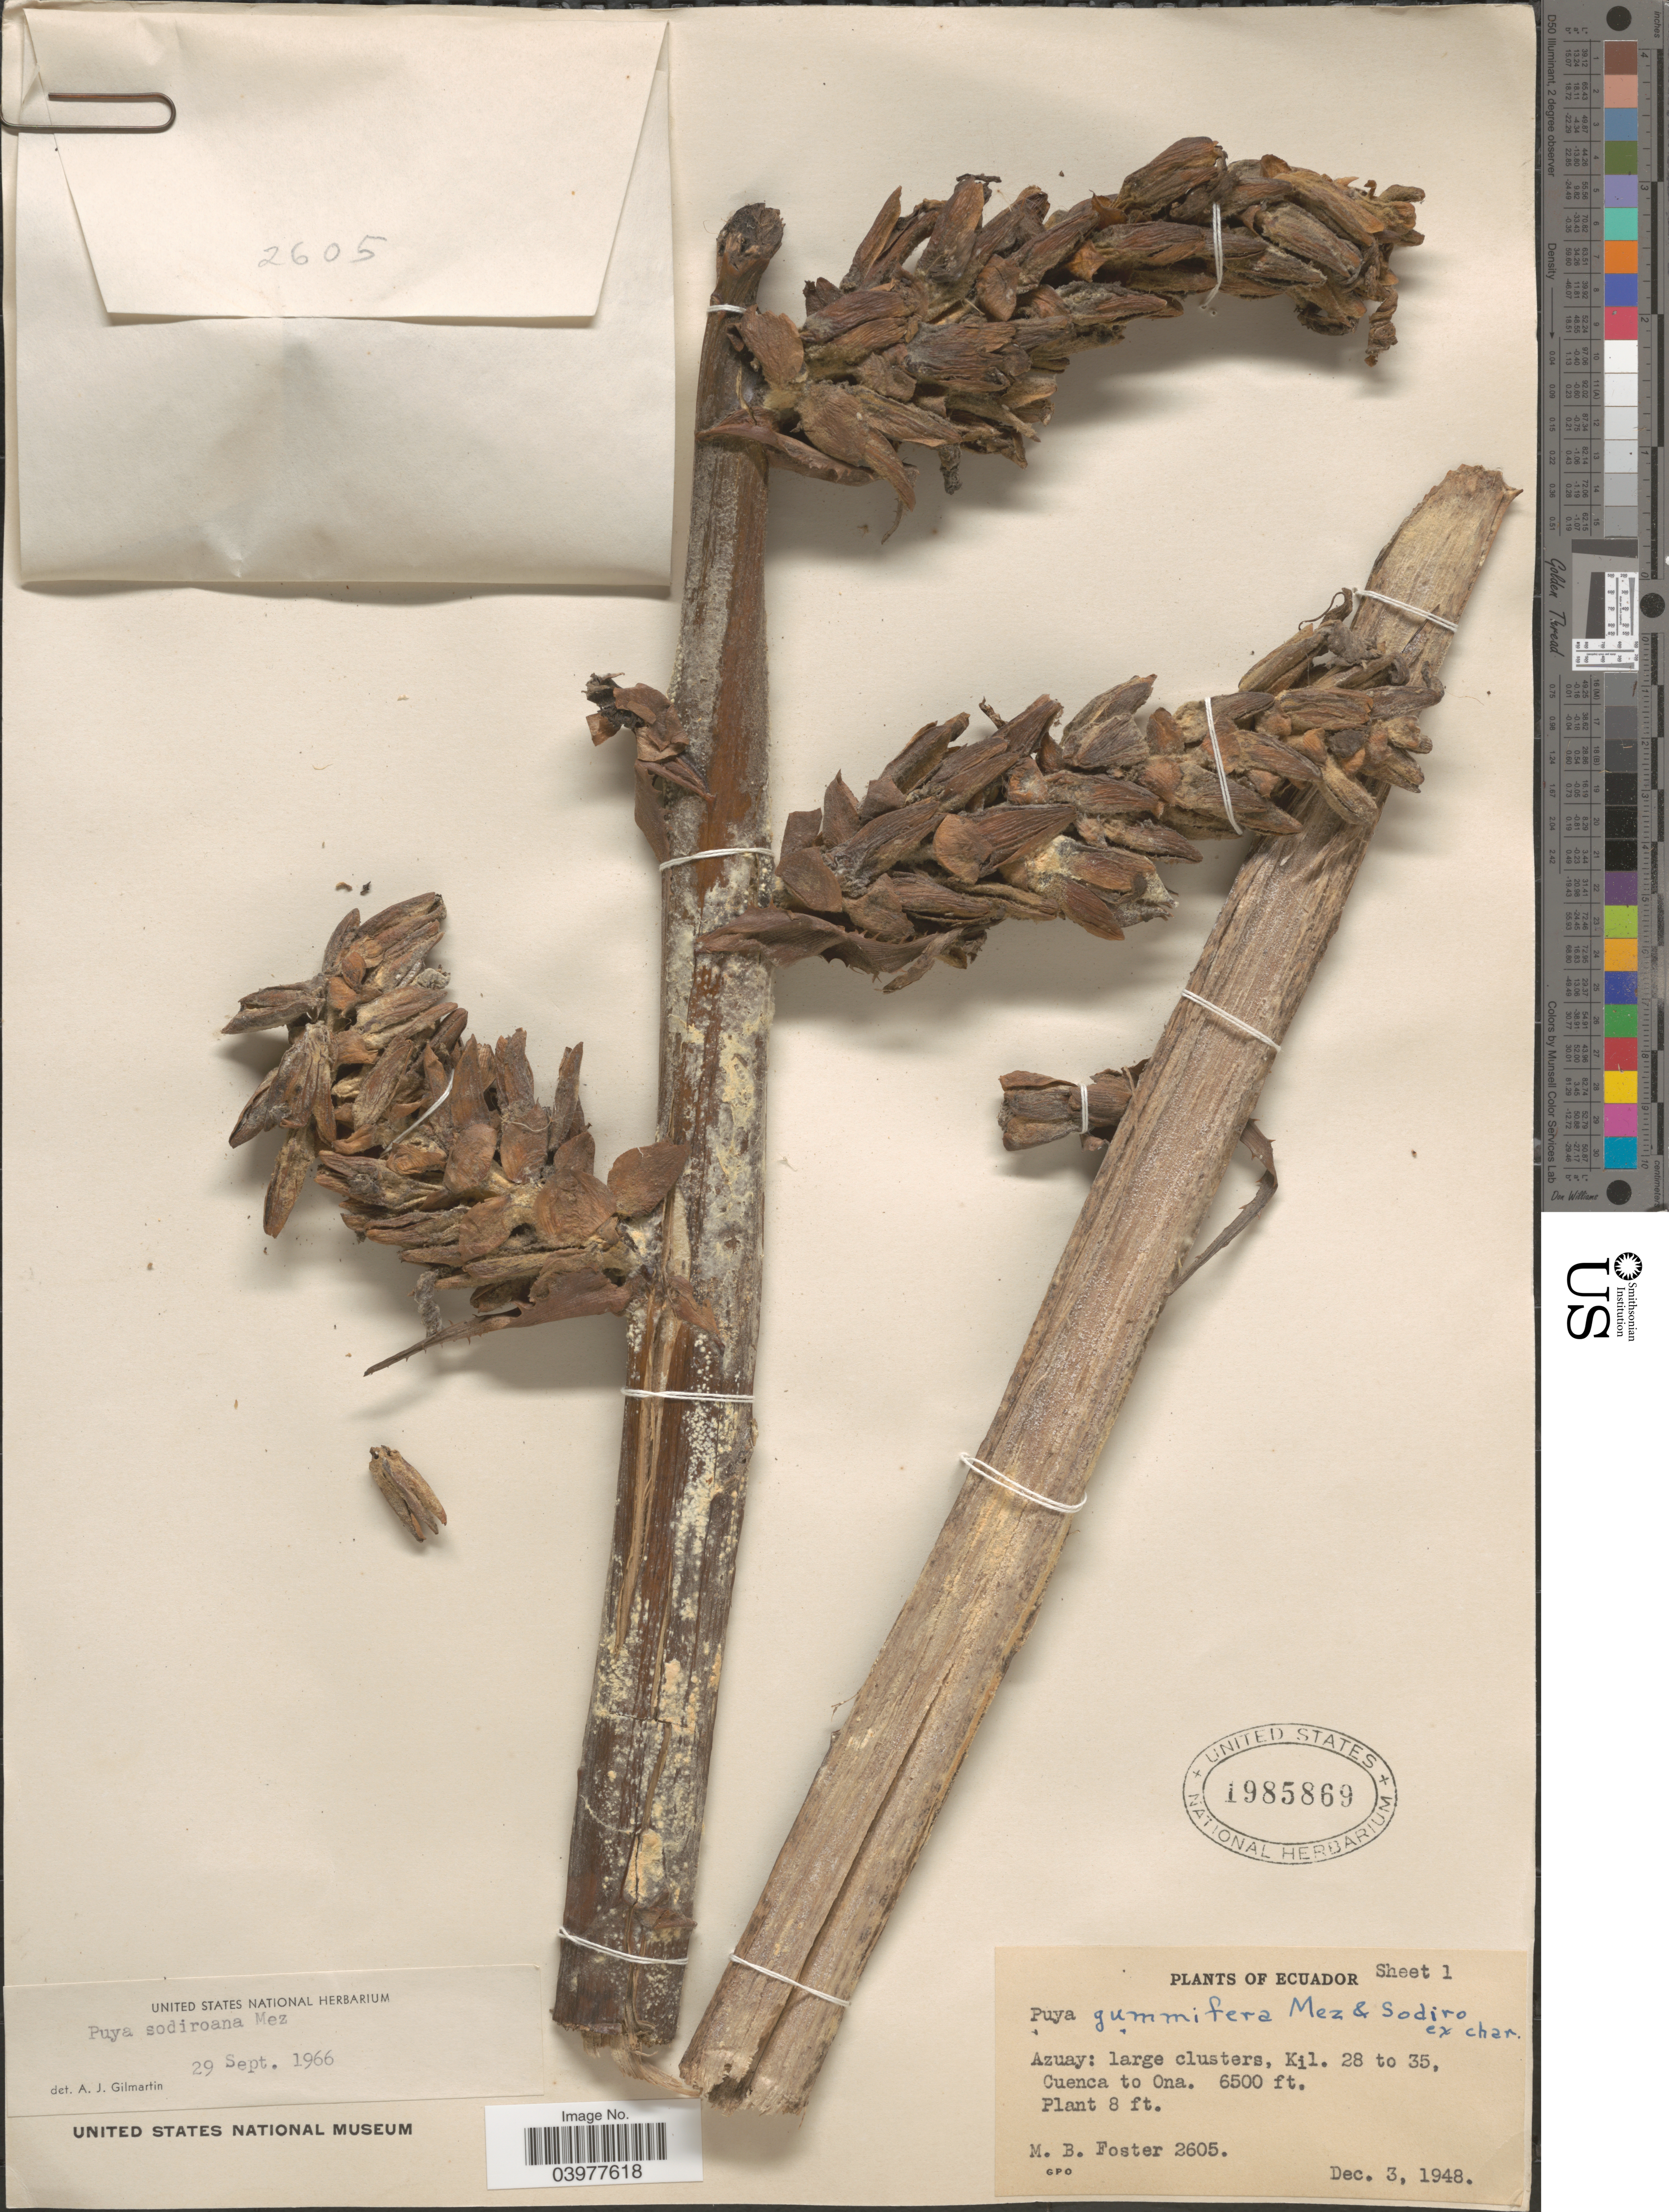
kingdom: Plantae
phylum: Tracheophyta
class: Liliopsida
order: Poales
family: Bromeliaceae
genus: Puya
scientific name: Puya sodiroana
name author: Mez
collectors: M. B. Foster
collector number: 2605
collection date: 1948-12-03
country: Ecuador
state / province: Azuay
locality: Large clusters, Kil. 28 to 35, Cuenca to Ona.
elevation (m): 1981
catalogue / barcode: US 1985869